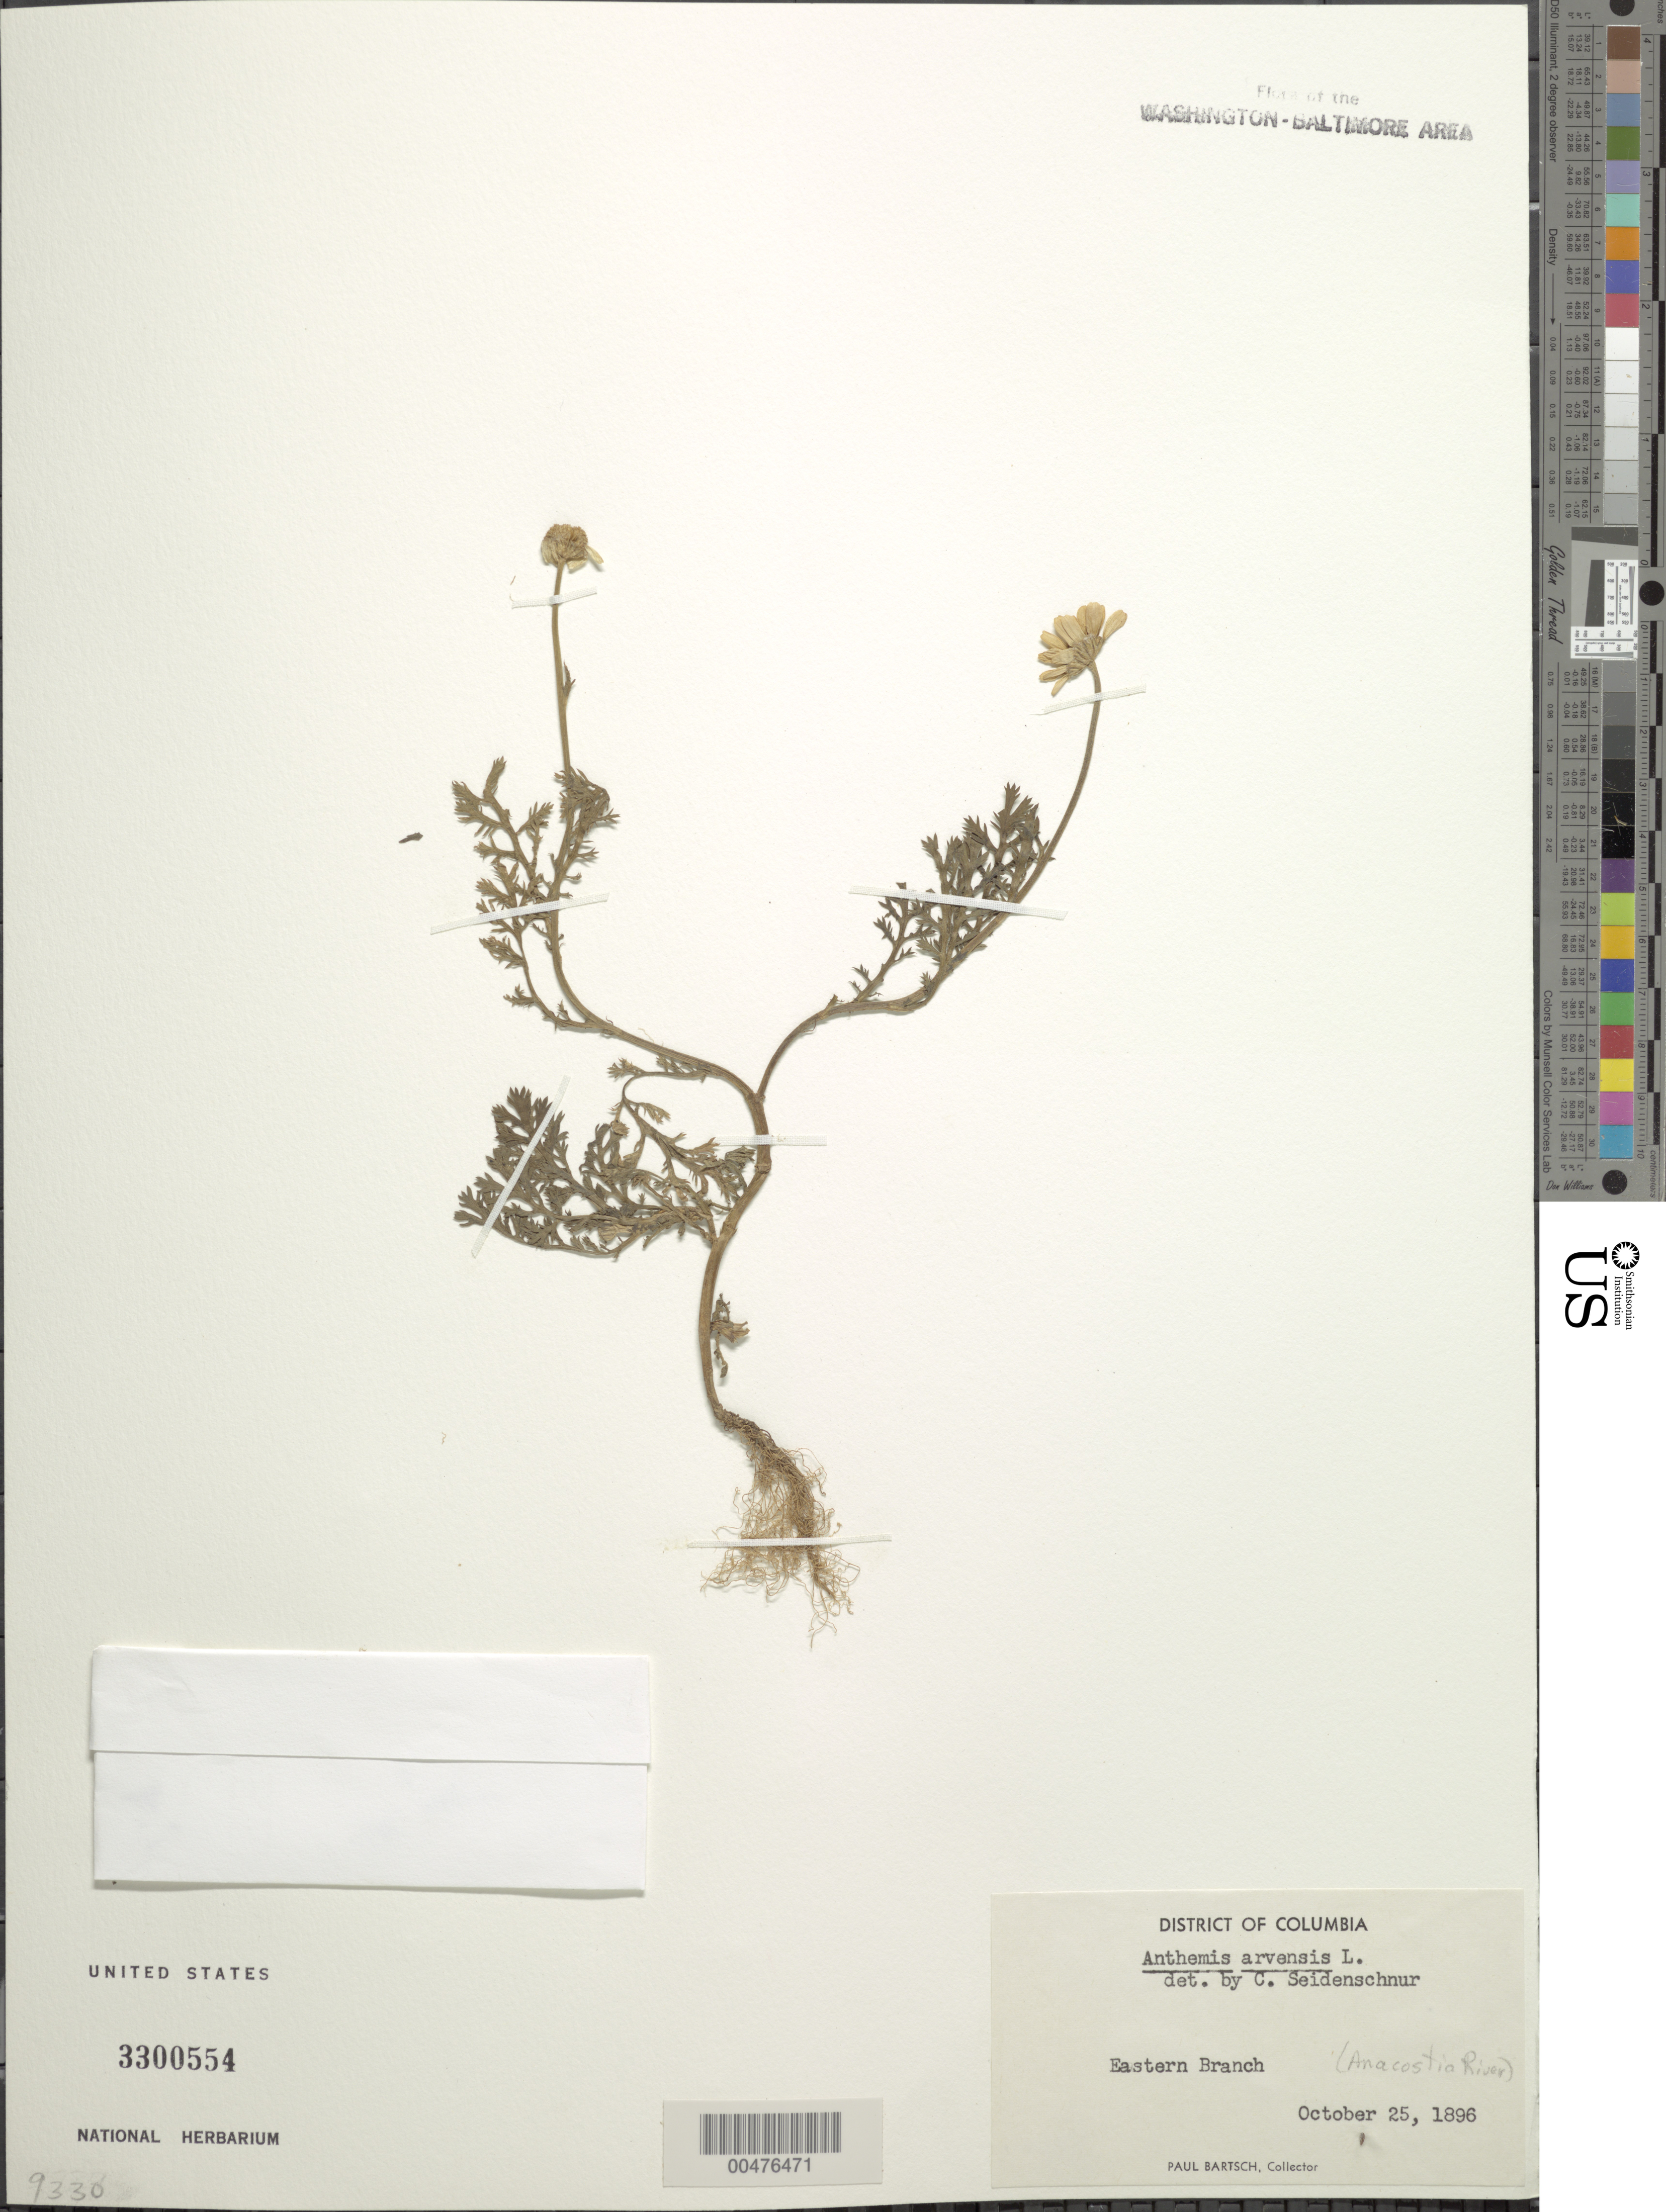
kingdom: Plantae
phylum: Tracheophyta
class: Magnoliopsida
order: Asterales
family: Asteraceae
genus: Anthemis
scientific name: Anthemis arvensis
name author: L.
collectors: P. Bartsch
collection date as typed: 25 Oct 1896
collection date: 1896-10-25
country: United States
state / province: District of Columbia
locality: Eastern Branch (Anacostia River)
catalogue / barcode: US 3300554